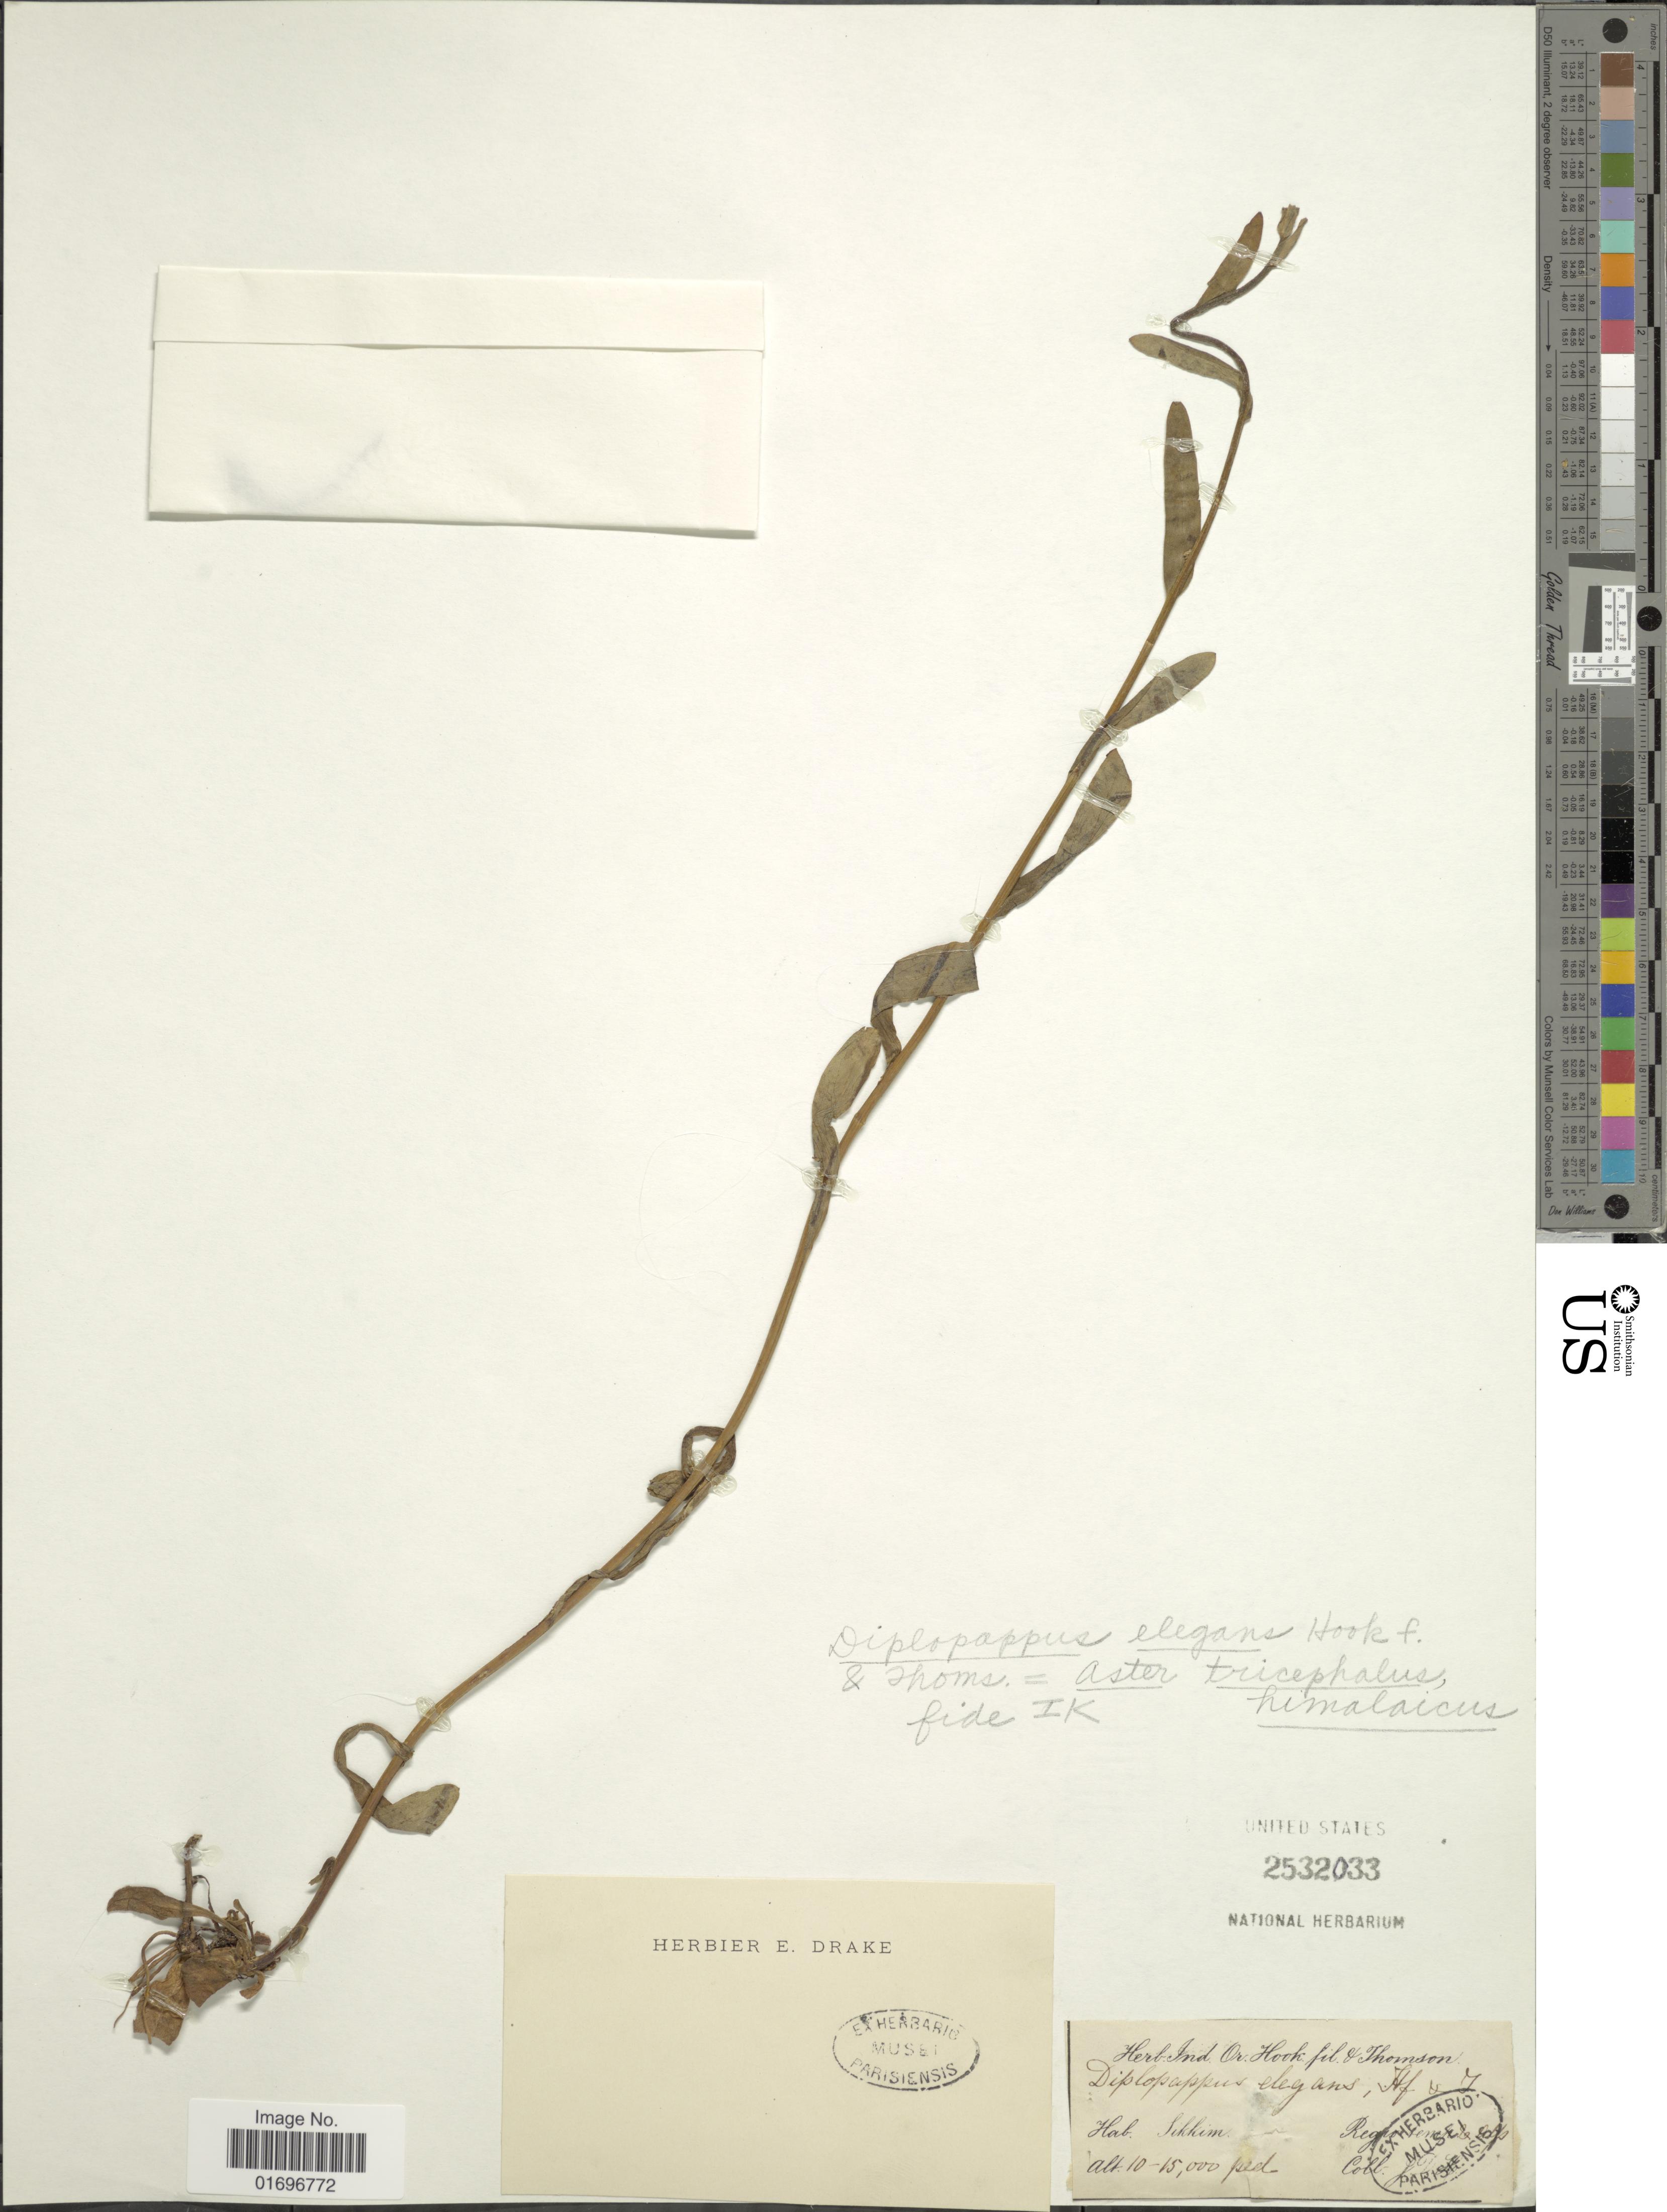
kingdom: Plantae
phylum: Tracheophyta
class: Magnoliopsida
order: Asterales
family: Asteraceae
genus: Aster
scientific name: Aster tricephalus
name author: C.B. Clarke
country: India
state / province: Sikkim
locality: Sikkim. Regio temp [illegible text].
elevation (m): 3048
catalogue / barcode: US 2532033